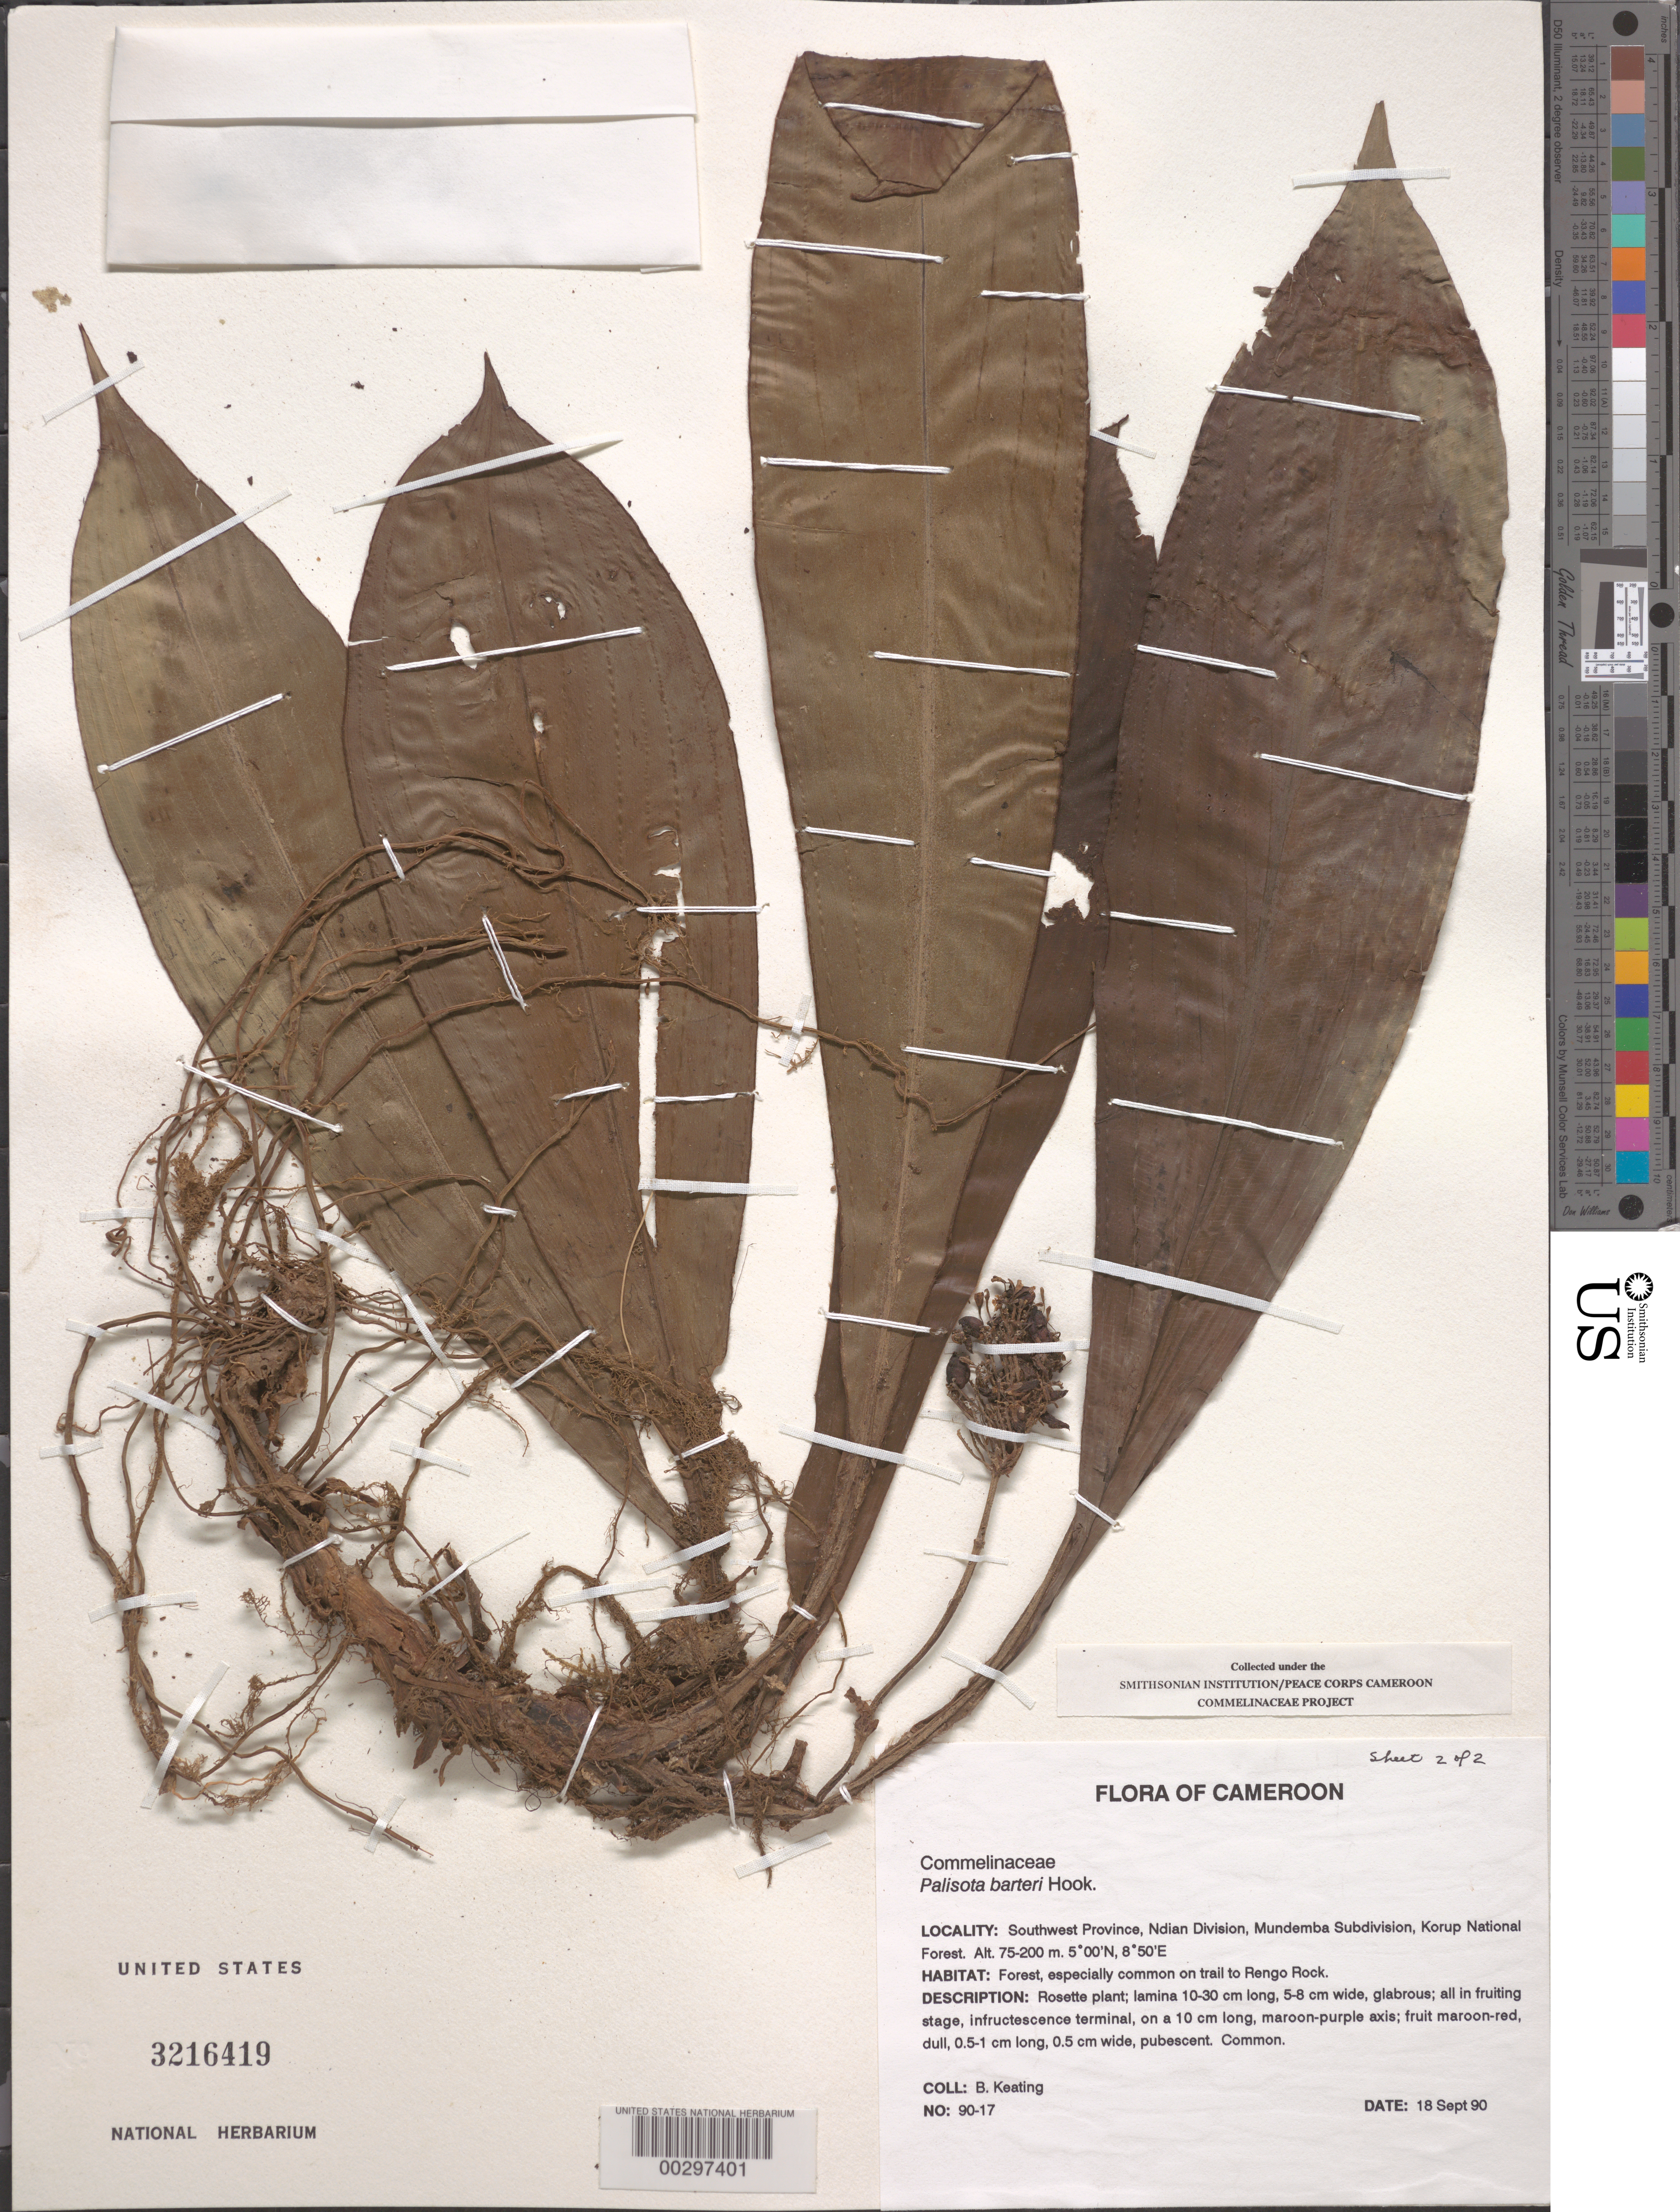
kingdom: Plantae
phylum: Tracheophyta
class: Liliopsida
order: Commelinales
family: Commelinaceae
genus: Palisota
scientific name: Palisota barteri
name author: Hook.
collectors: B. Keating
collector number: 90-17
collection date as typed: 18 Sep 1990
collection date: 1990-09-18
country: Cameroon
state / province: Sud-Ouest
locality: Ndian, mudemba, korup national forest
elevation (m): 75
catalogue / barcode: US 3216419